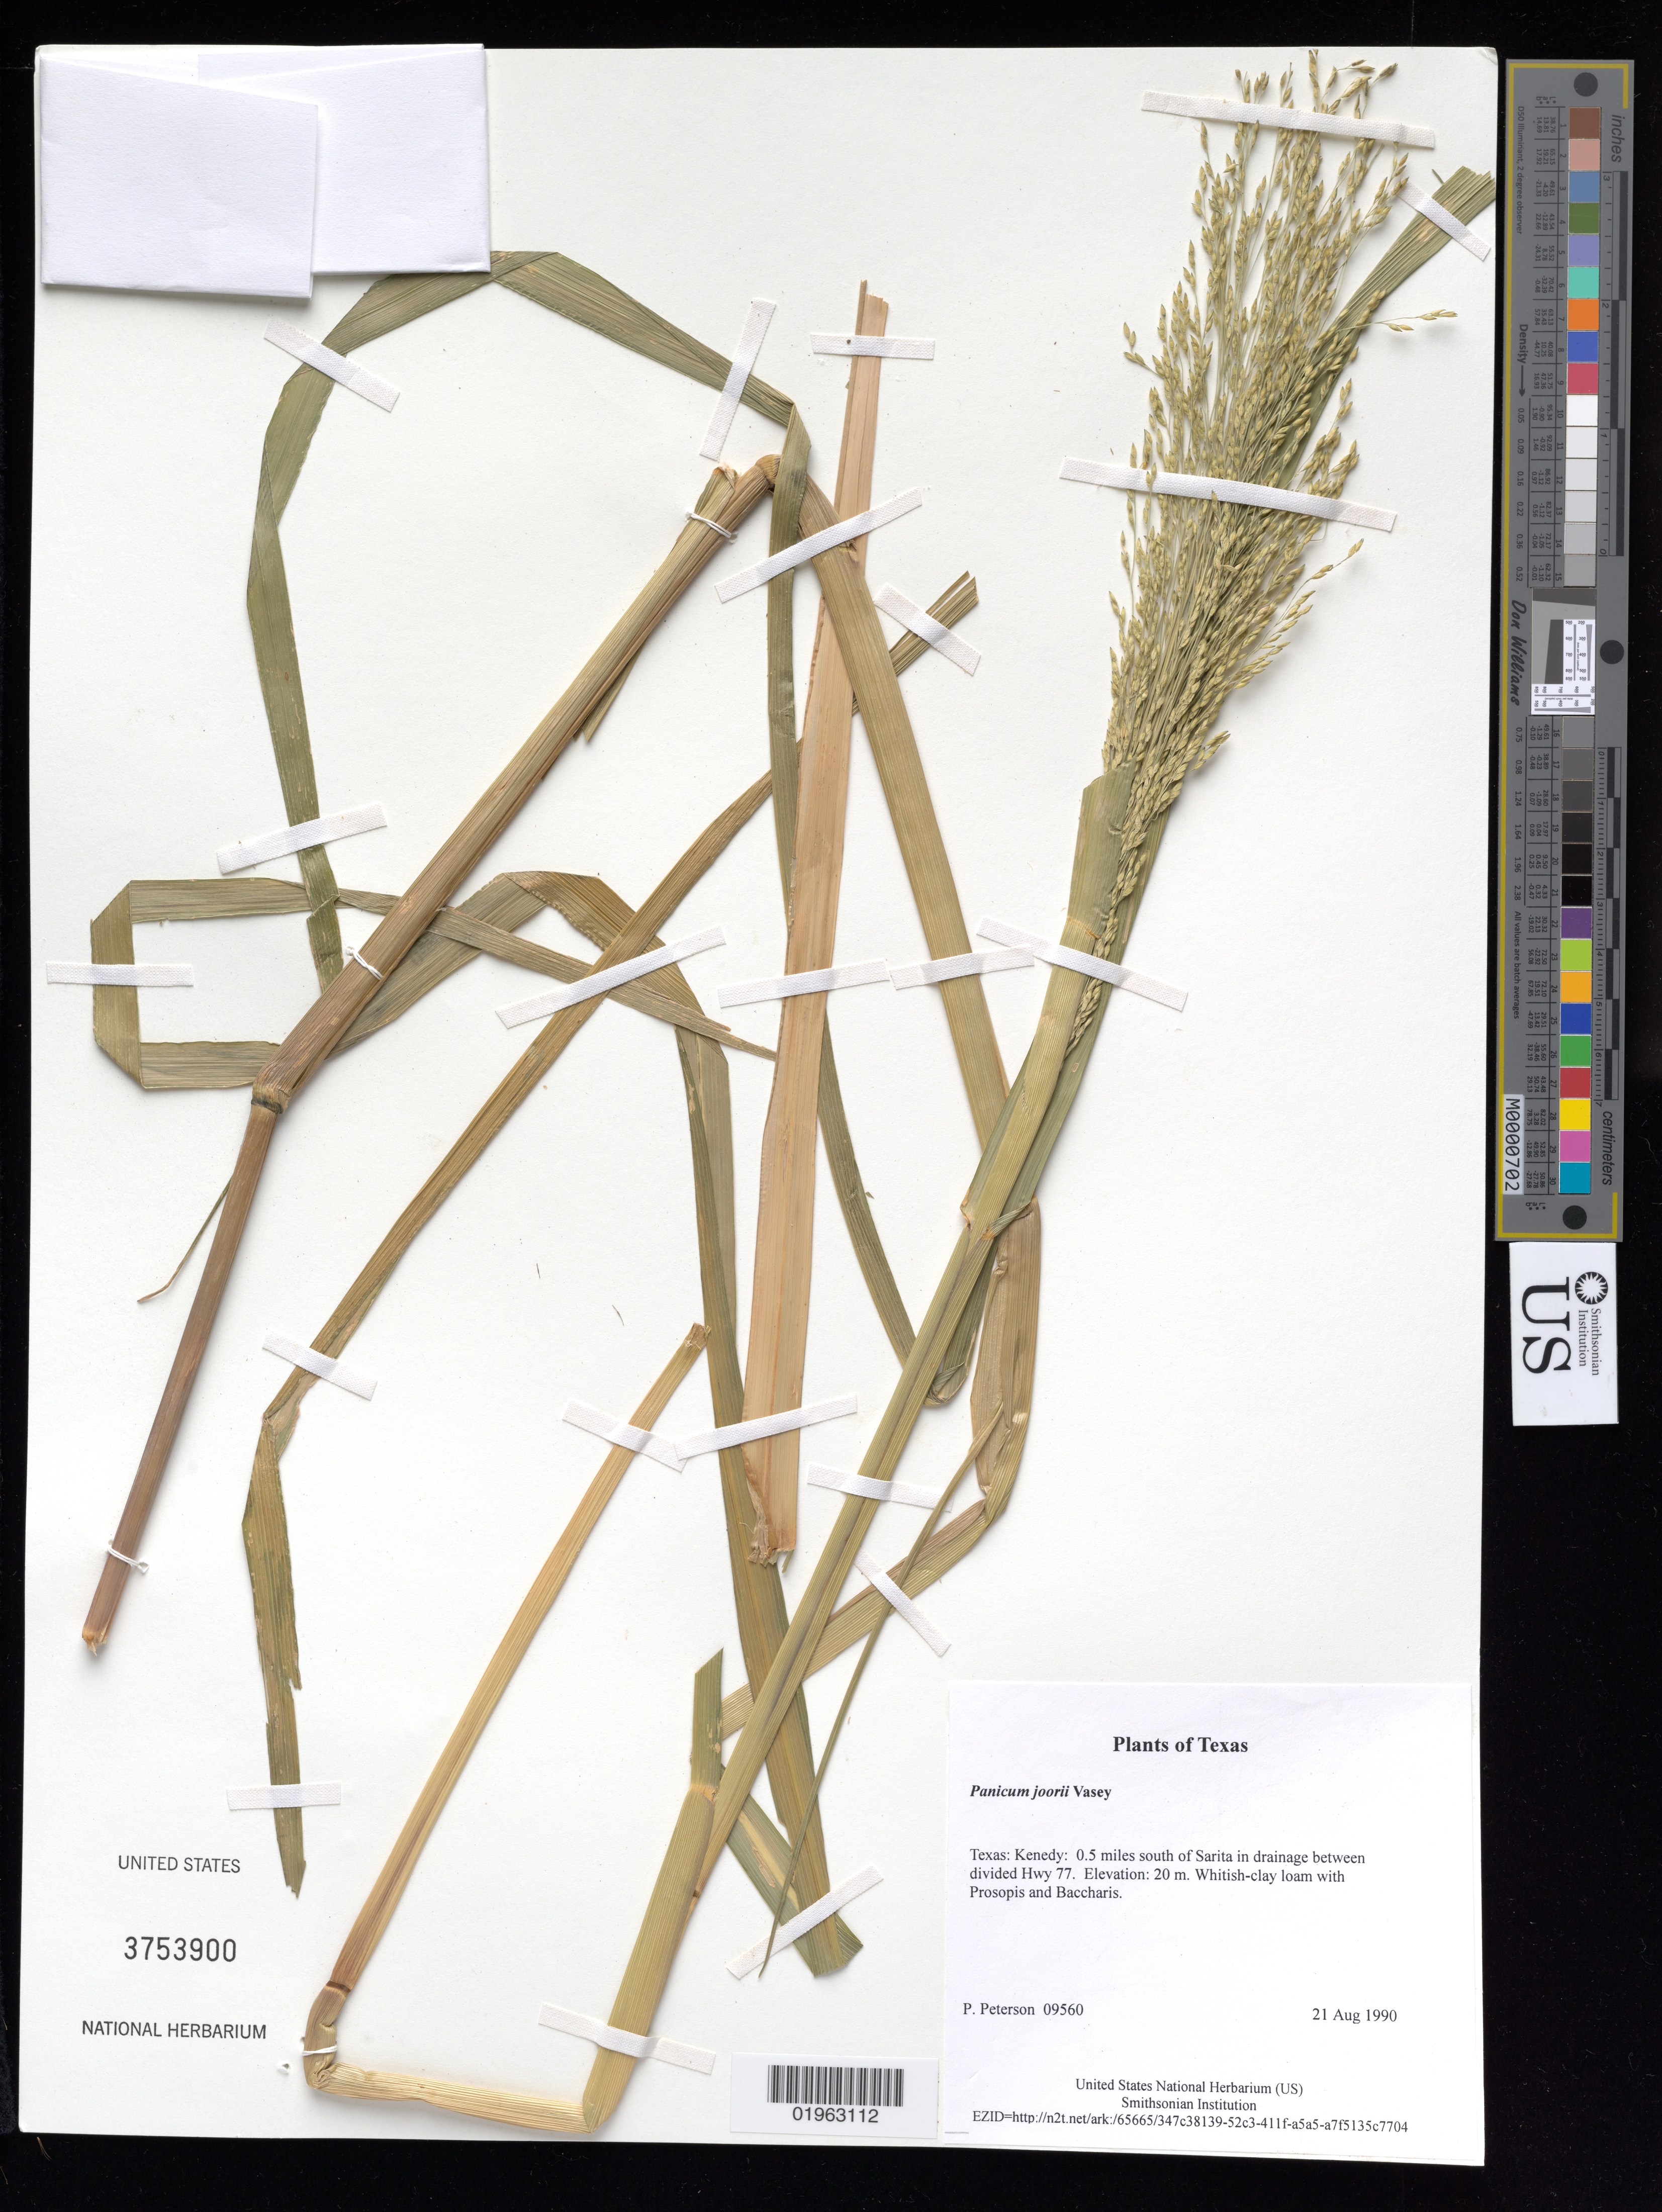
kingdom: Plantae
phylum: Tracheophyta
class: Liliopsida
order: Poales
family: Poaceae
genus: Panicum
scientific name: Panicum sp.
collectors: P. M. Peterson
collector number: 09560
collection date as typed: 21 Aug 1990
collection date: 1990-08-21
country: United States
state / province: Texas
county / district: Kenedy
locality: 0.5 miles south of Sarita in drainage between divided Hwy 77.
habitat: Whitish-clay loam with Prosopis and Baccharis.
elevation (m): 20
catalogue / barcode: US 3753900